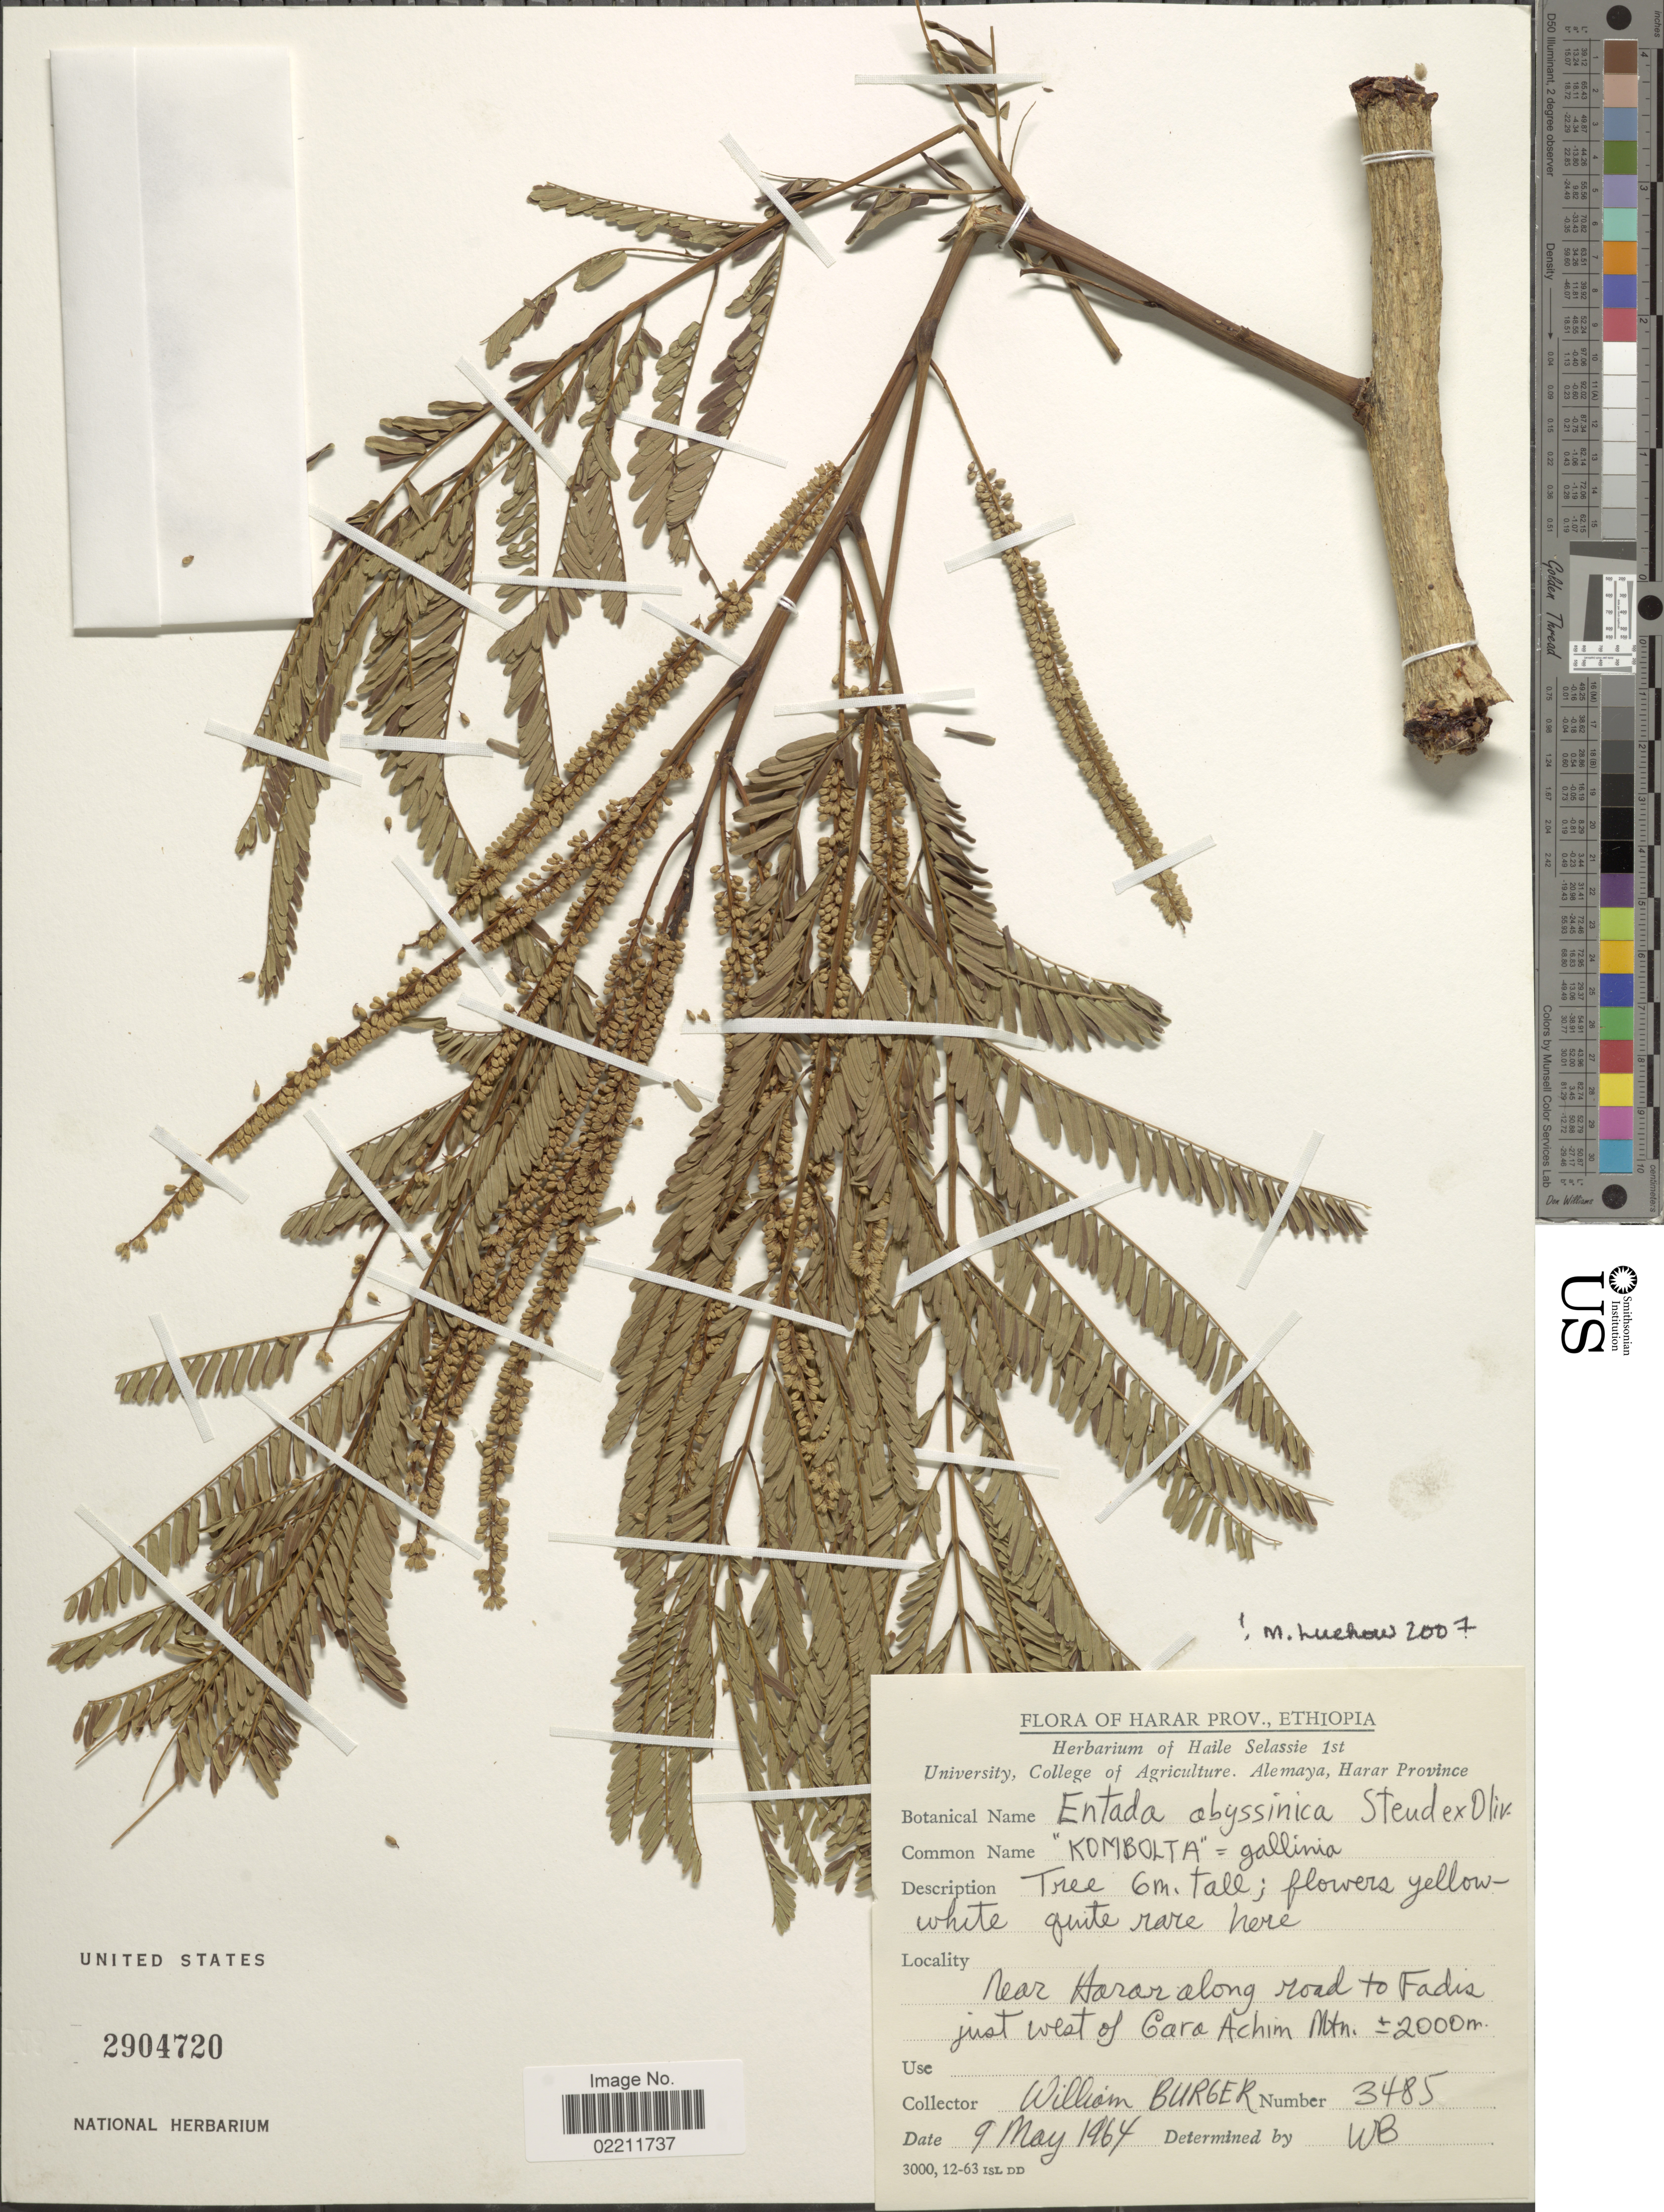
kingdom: Plantae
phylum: Tracheophyta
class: Magnoliopsida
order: Fabales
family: Fabaceae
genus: Entada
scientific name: Entada abyssinica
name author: Steud. ex A. Rich.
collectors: W. Burger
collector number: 3485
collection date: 1964-05-09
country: Ethiopia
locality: Harar Prov, Ethiopia. near Harar along road to Fadis just west of Cara Achim Mtn.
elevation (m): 2000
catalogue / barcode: US 2904720